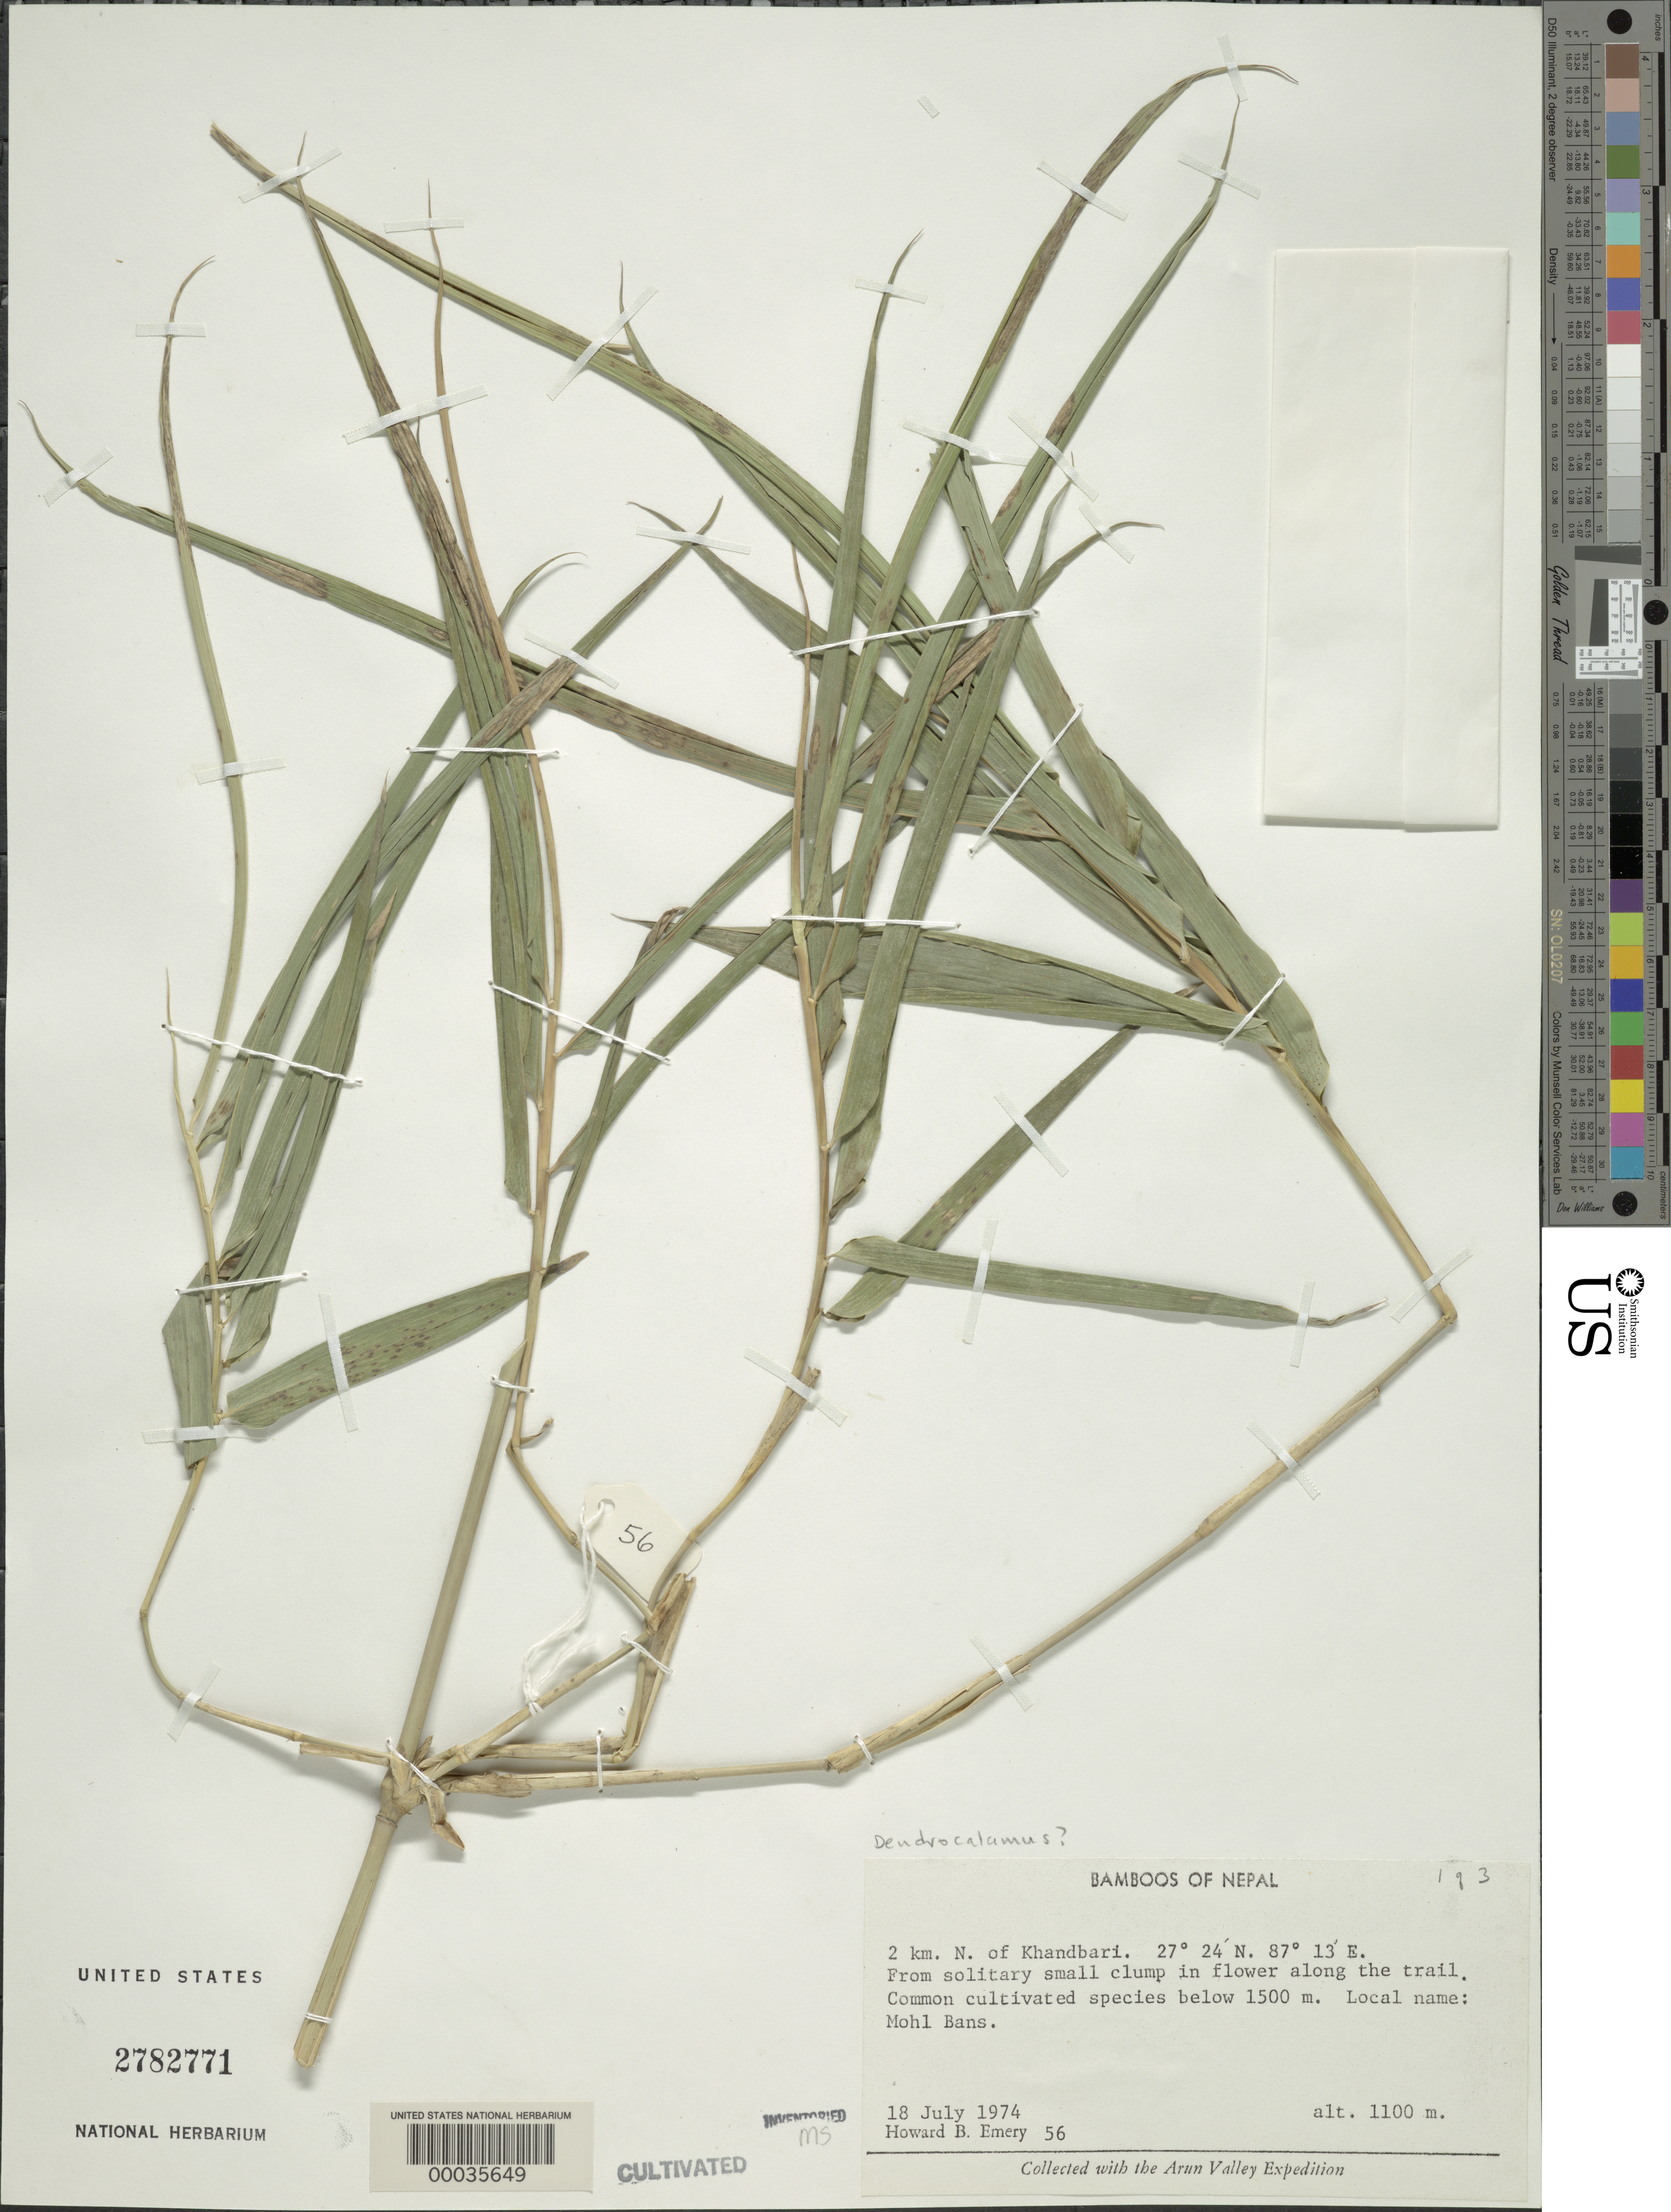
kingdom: Plantae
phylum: Tracheophyta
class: Liliopsida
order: Poales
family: Poaceae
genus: Dendrocalamus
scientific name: Dendrocalamus sp.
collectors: H. B. Emery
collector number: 56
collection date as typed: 18 Jul 1974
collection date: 1974-07-18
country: Nepal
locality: Khandbari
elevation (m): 1100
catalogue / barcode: US 2782771